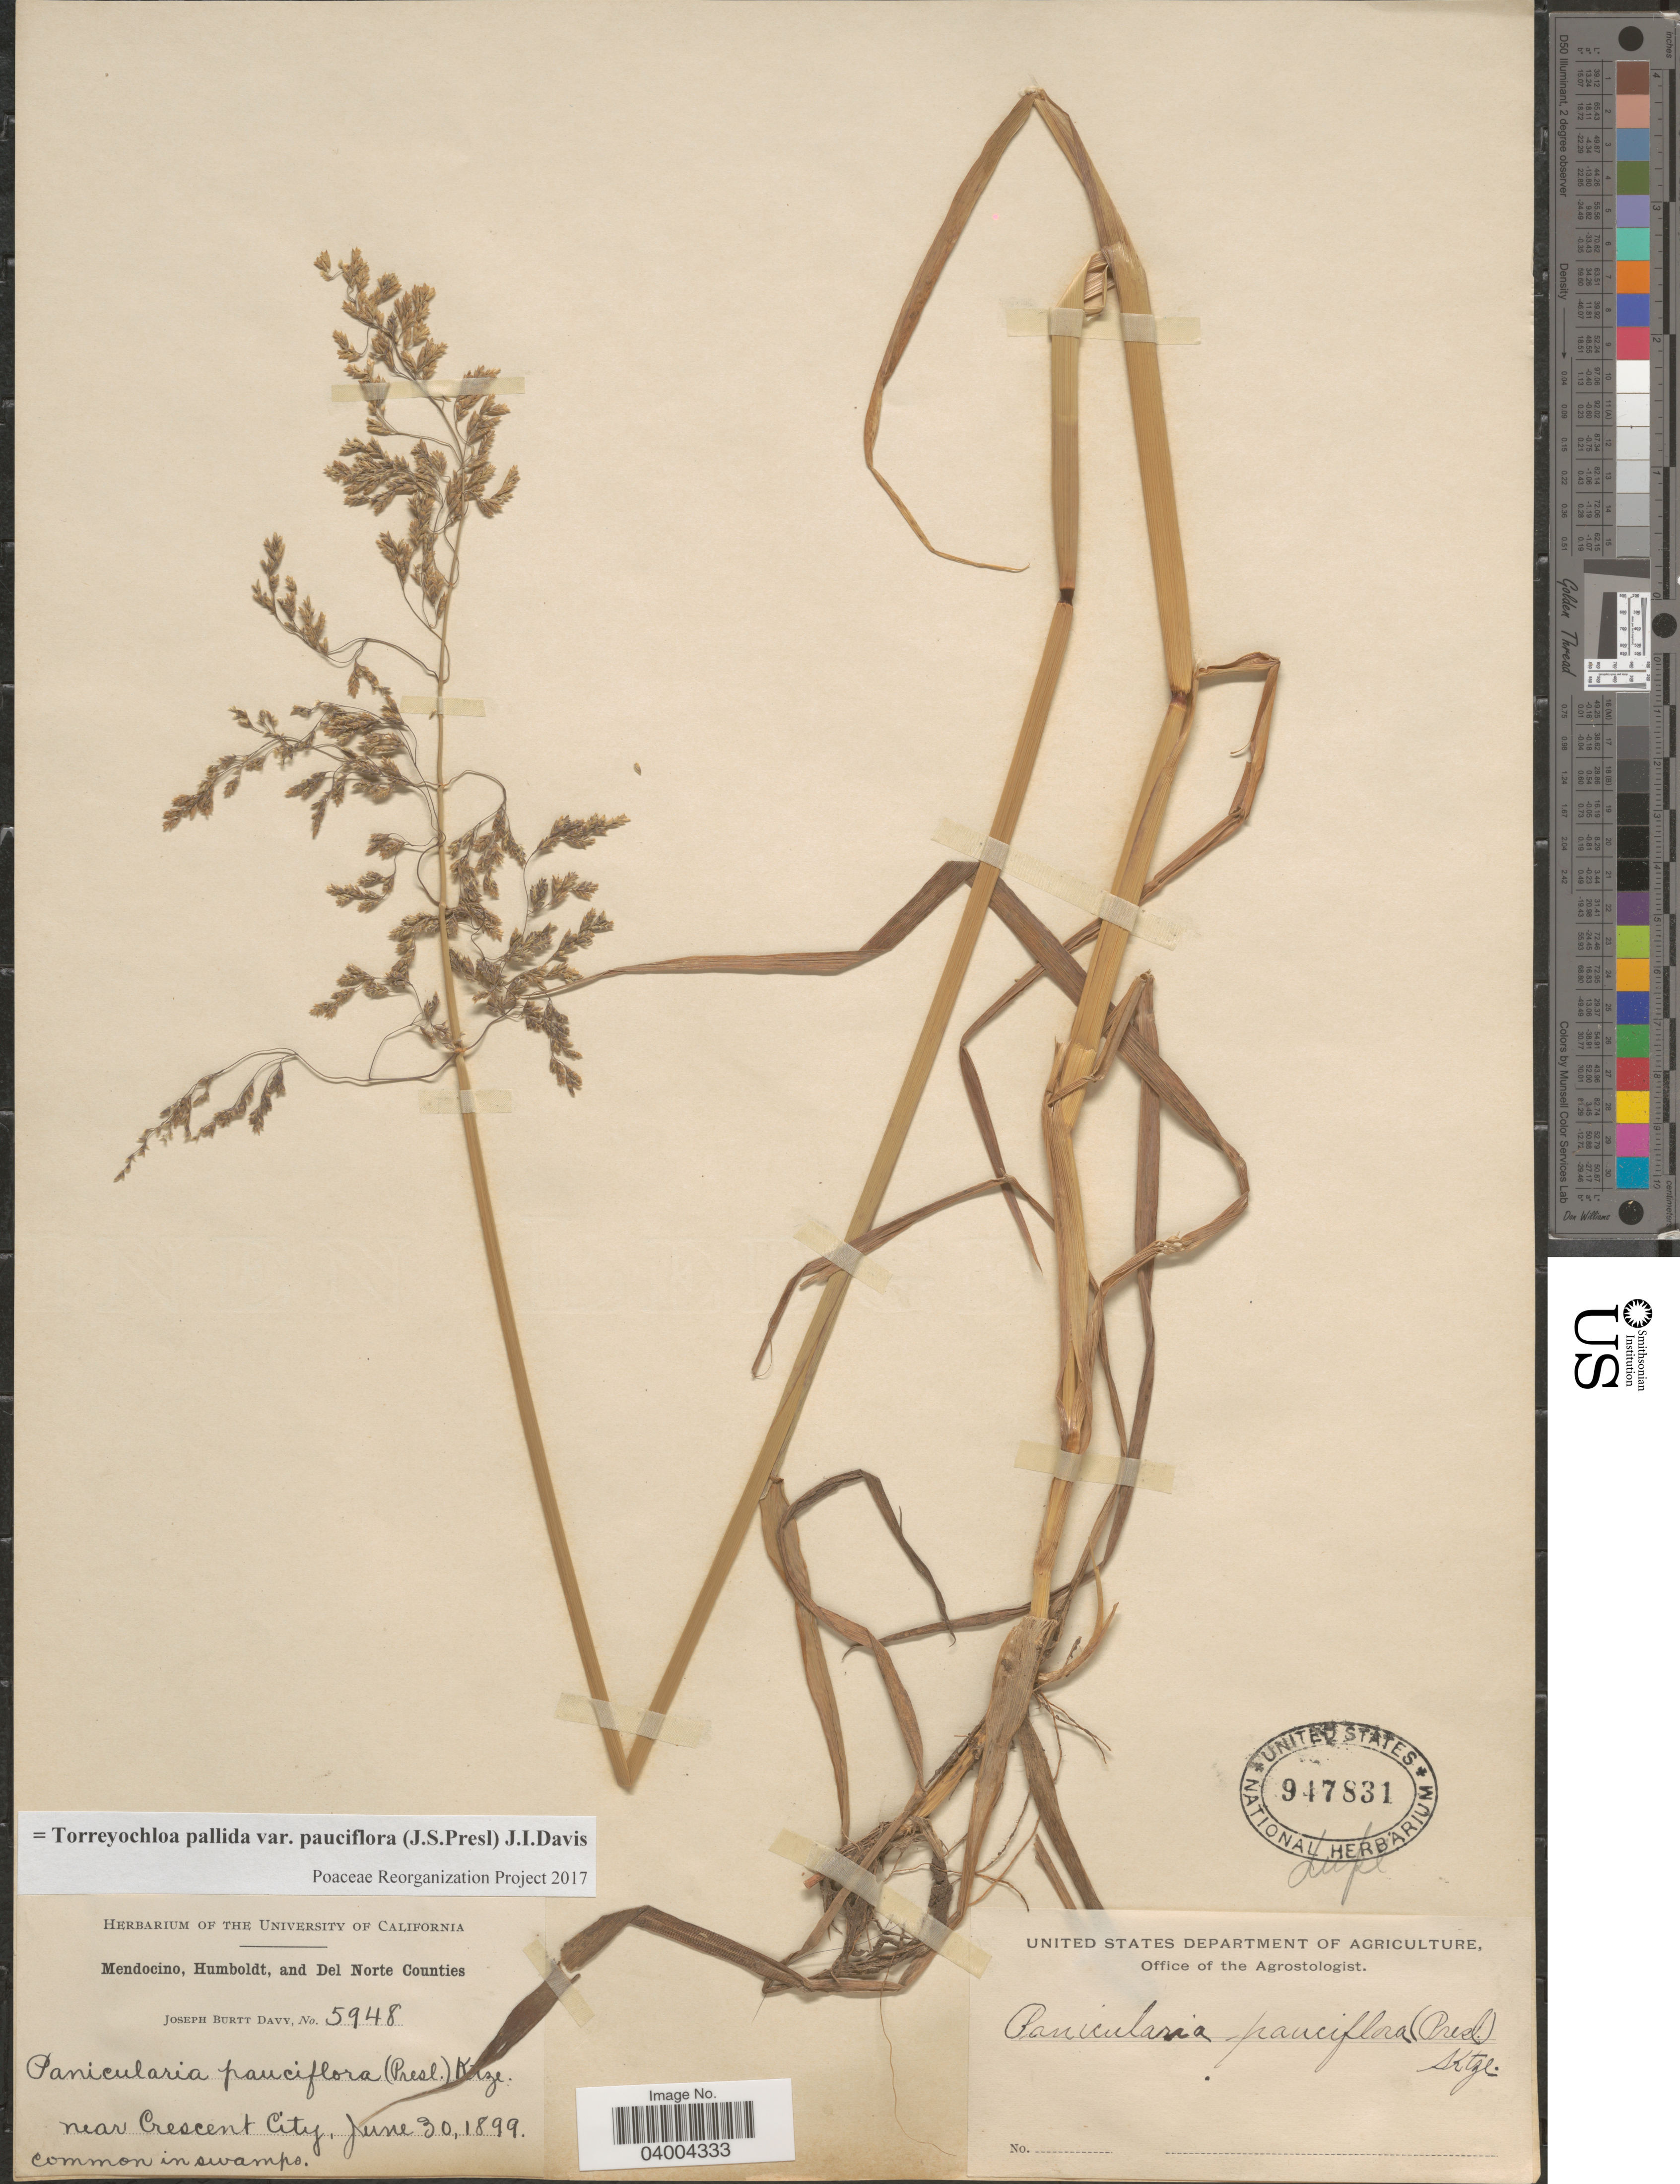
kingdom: Plantae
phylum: Tracheophyta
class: Liliopsida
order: Poales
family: Poaceae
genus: Torreyochloa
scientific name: Torreyochloa pallida var. pauciflora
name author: (J. Presl) J.I. Davis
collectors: J. Burtt Davy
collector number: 5948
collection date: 1899-06-30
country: United States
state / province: California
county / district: Mendocino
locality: Near Crescent City, In swamps. Mendocino, Humboldt, and Del Norte Counties.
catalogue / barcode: US 947831